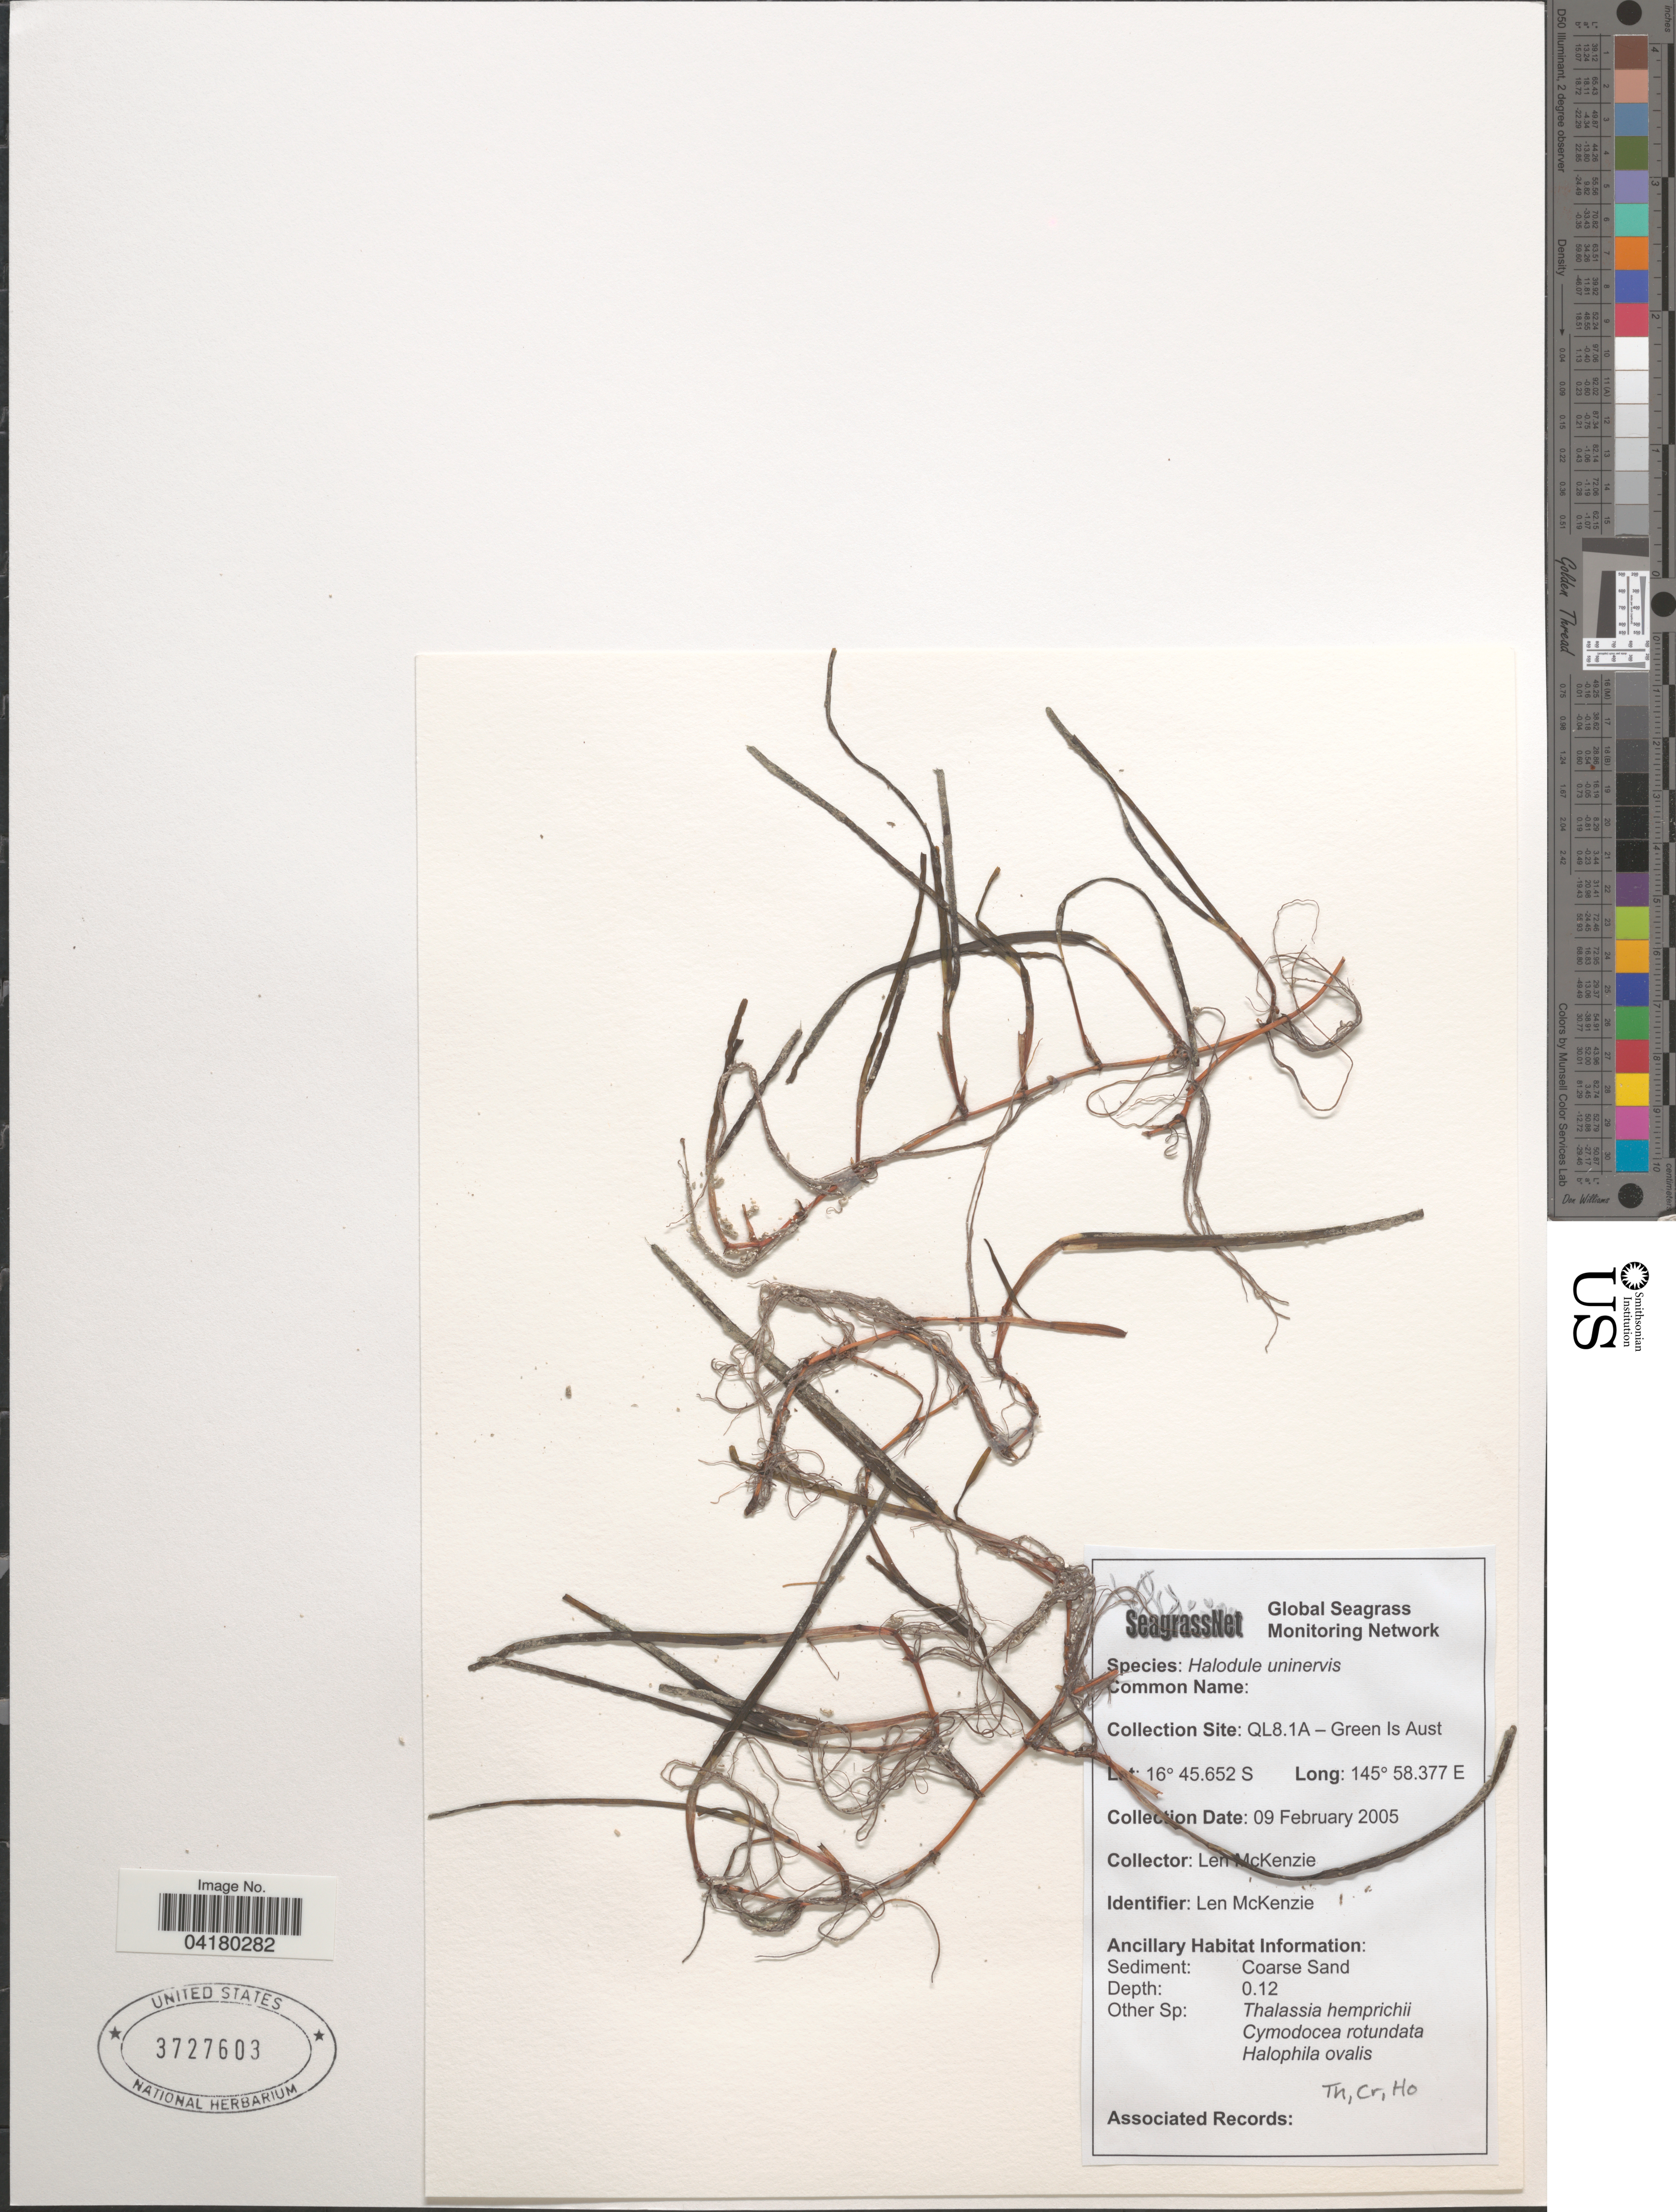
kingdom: Plantae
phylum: Tracheophyta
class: Liliopsida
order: Alismatales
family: Cymodoceaceae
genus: Halodule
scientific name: Halodule uninervis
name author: (Forssk.) Asch.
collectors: L. McKenzie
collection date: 2005-02-09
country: Australia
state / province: Queensland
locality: QL8.1A - Green Is.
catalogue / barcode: US 3727603